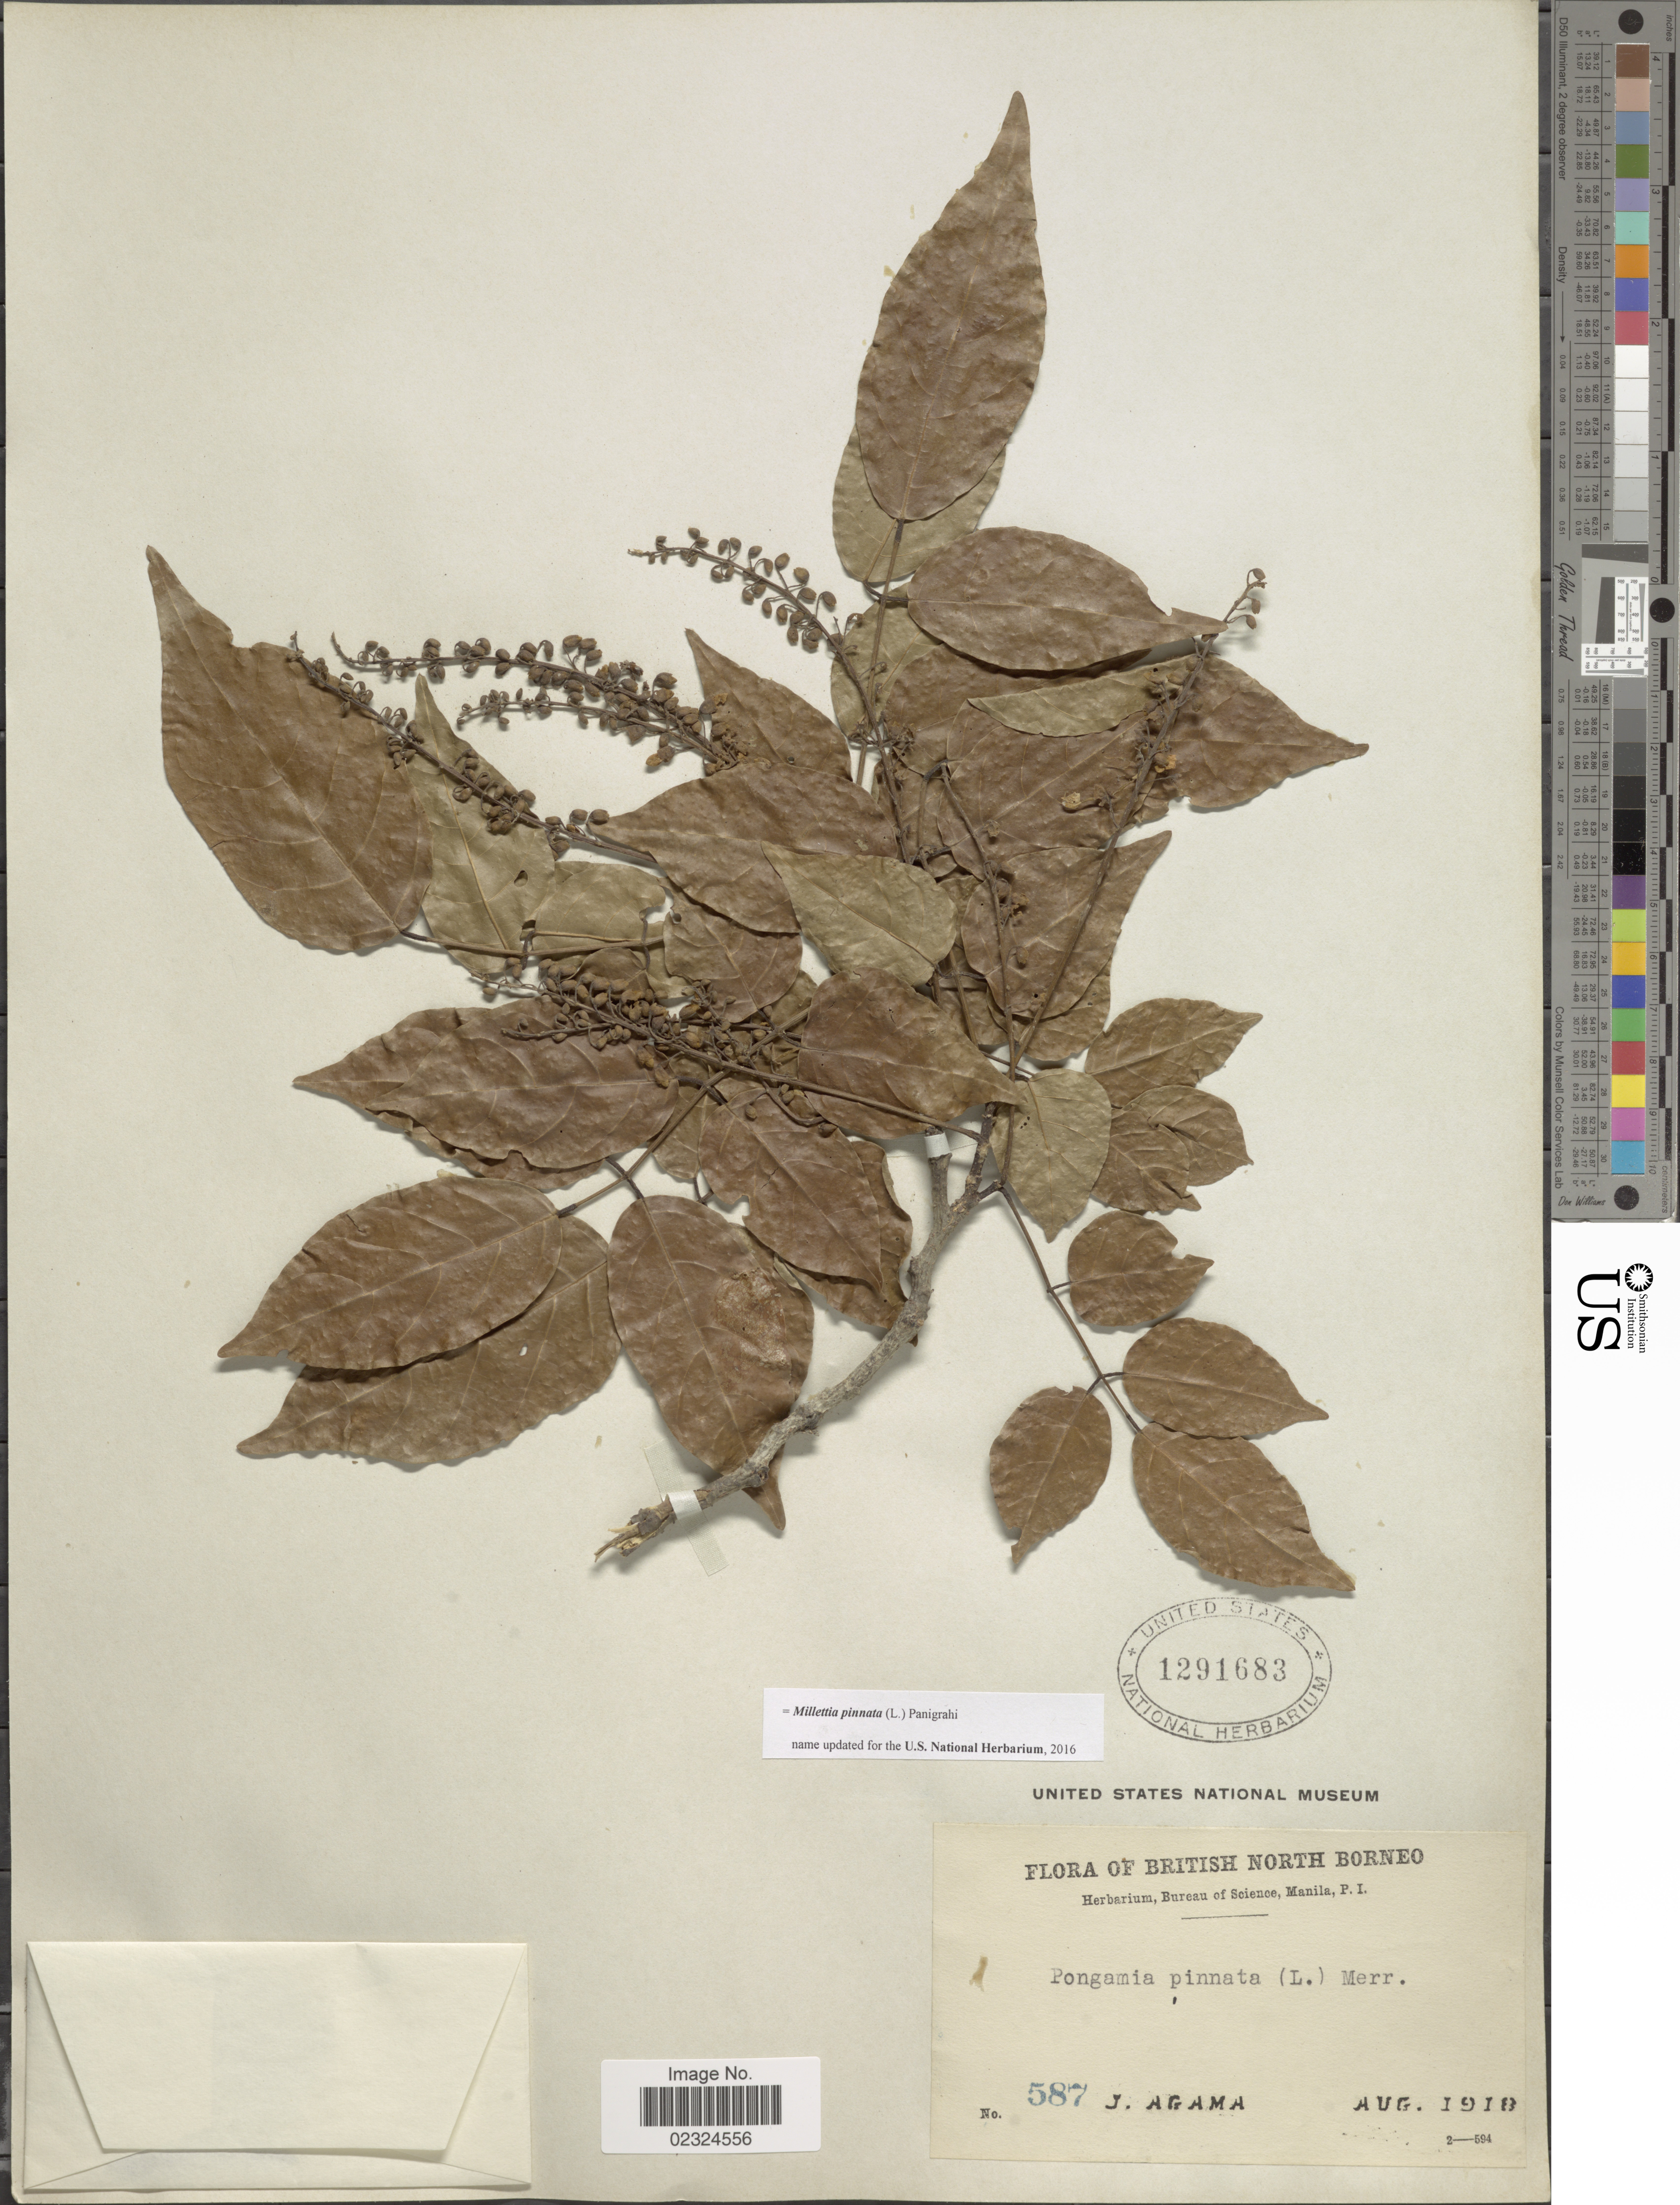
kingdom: Plantae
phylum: Tracheophyta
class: Magnoliopsida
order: Fabales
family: Fabaceae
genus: Millettia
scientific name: Millettia pinnata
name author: (L.) Panigrahi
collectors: J. Agama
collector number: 587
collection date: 1918-08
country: Malaysia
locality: British North Borneo.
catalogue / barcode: US 1291683